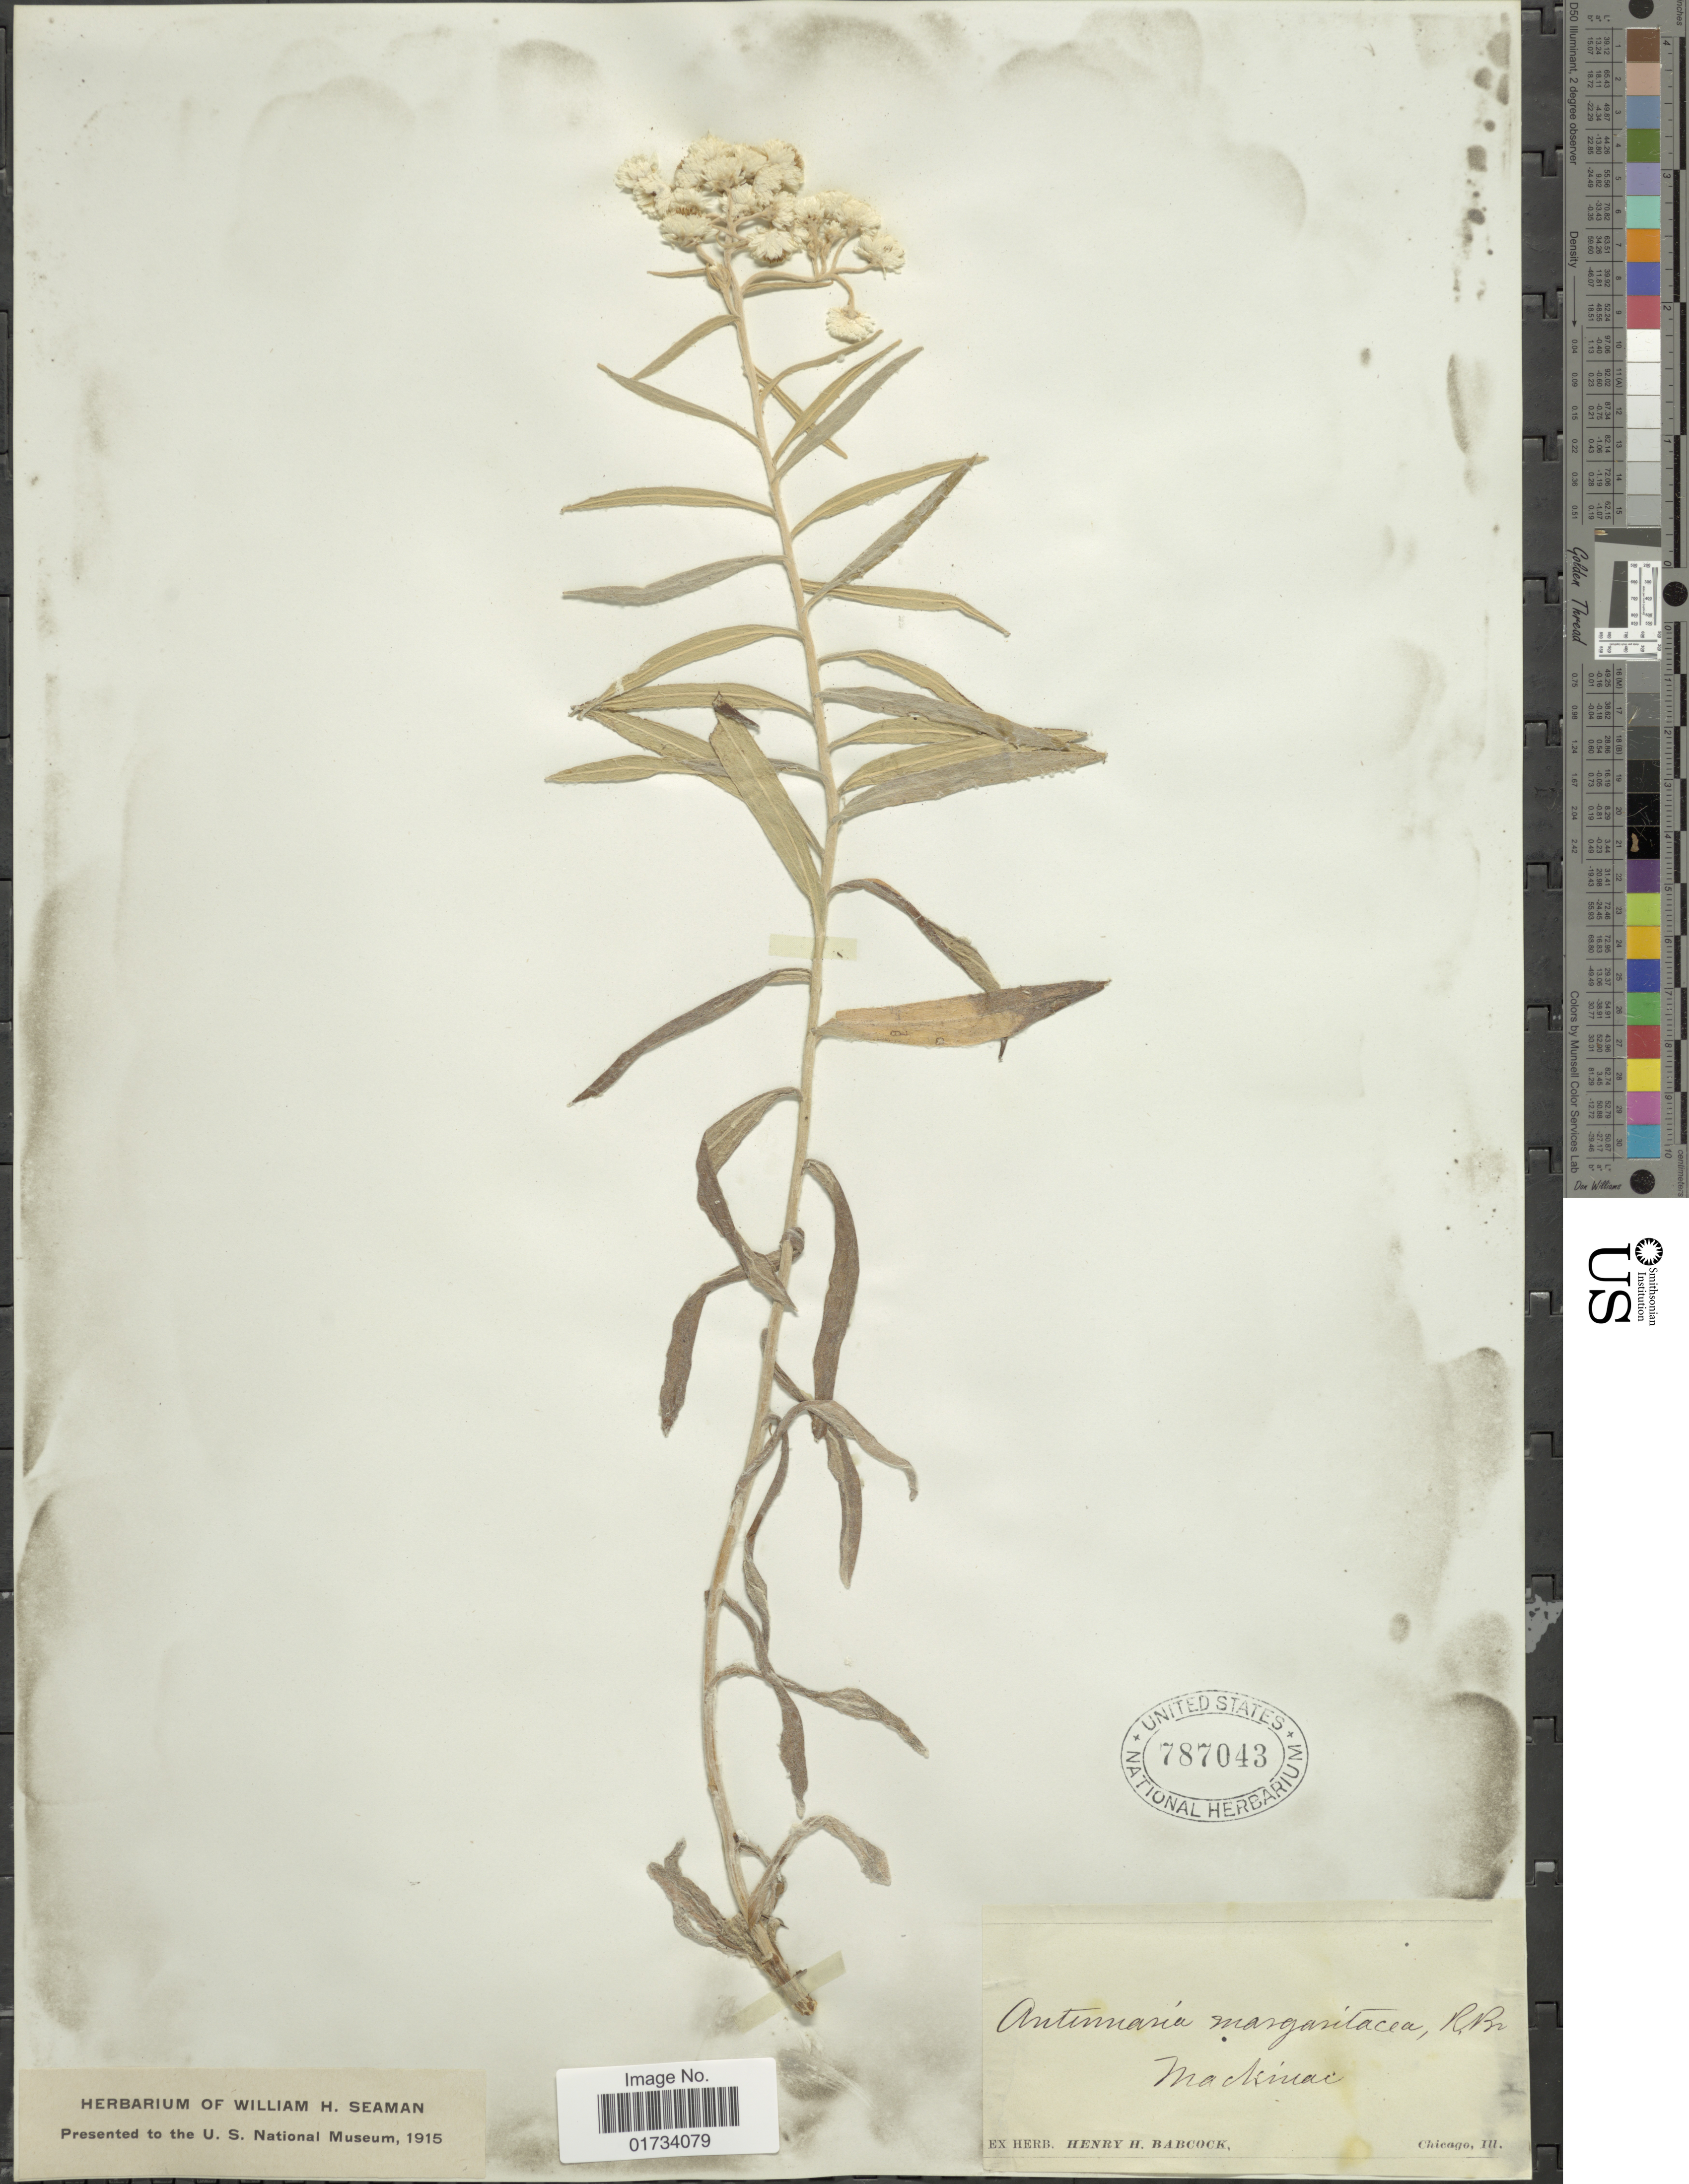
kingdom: Plantae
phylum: Tracheophyta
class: Magnoliopsida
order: Asterales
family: Asteraceae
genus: Anaphalis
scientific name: Anaphalis margaritacea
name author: (L.) Benth. & Hook. f.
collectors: ex herb. Henry Homes Babcock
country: United States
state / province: Illinois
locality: Chicago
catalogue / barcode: US 787043